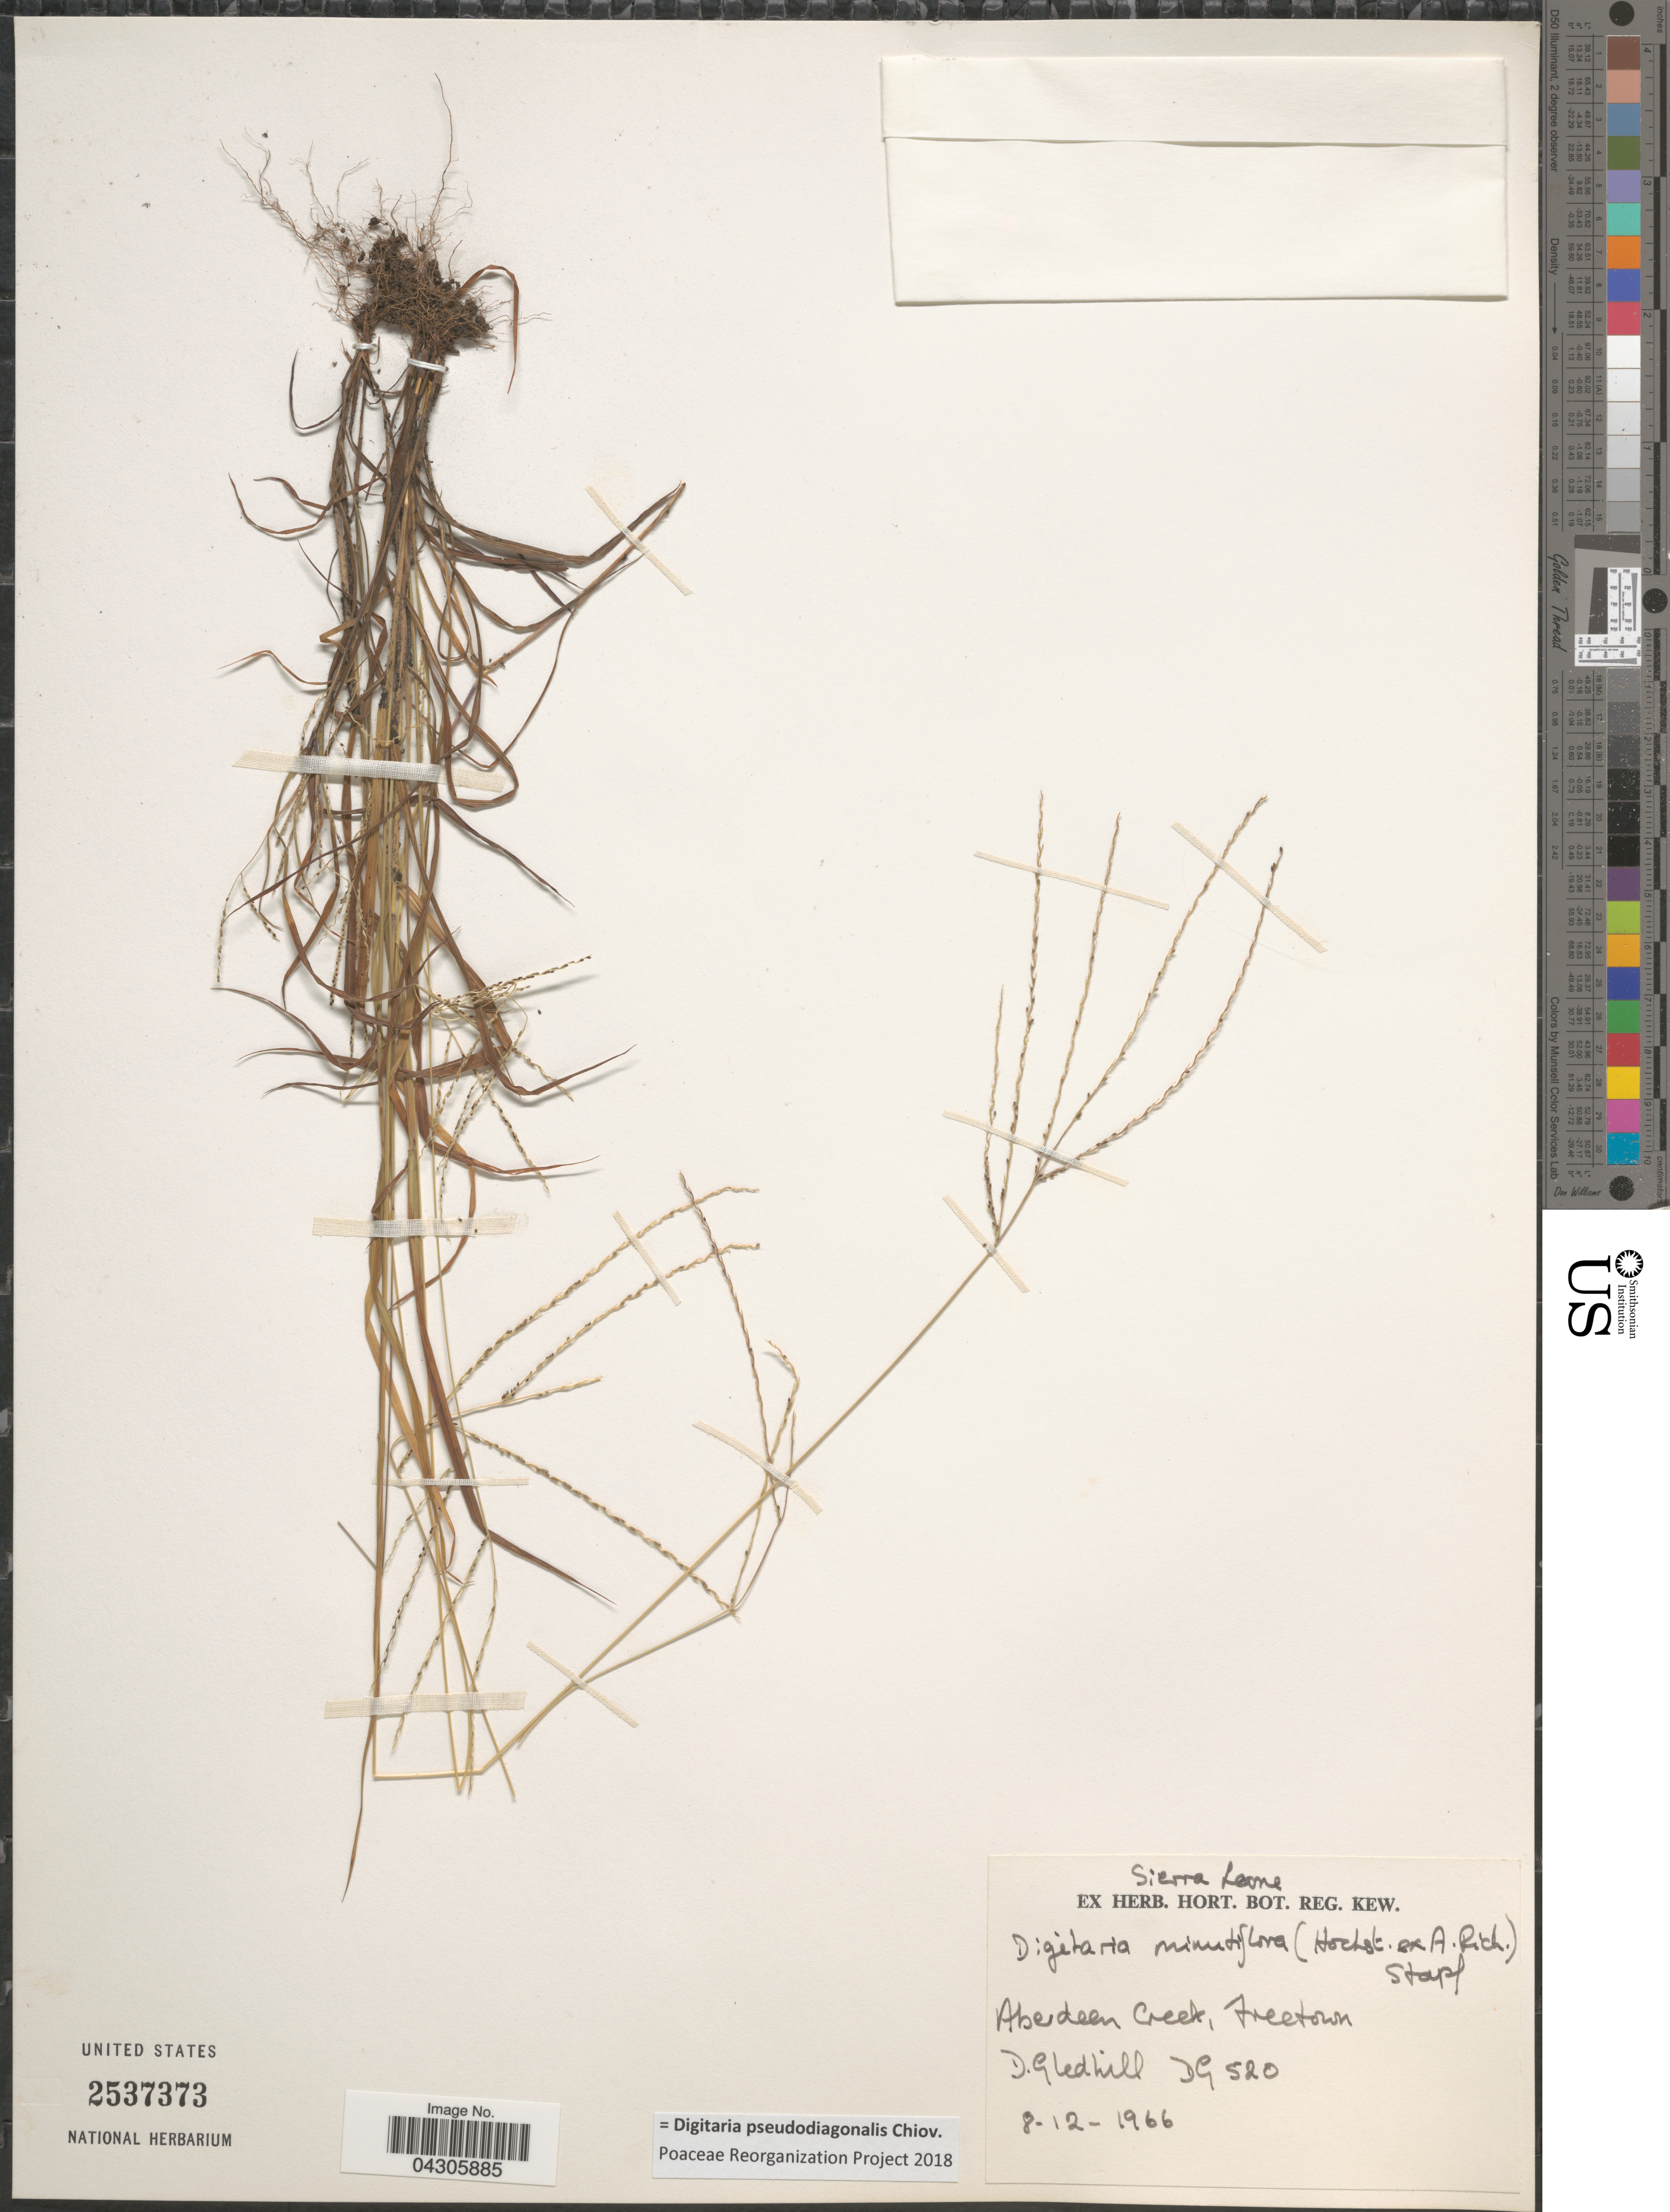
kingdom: Plantae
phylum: Tracheophyta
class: Liliopsida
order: Poales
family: Poaceae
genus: Digitaria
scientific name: Digitaria pseudodiagonalis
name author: Chiov.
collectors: D. Gleddhill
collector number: DG520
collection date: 1966-12-08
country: Sierra Leone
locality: Aberdeen Creek, Freetown.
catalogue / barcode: US 2537373